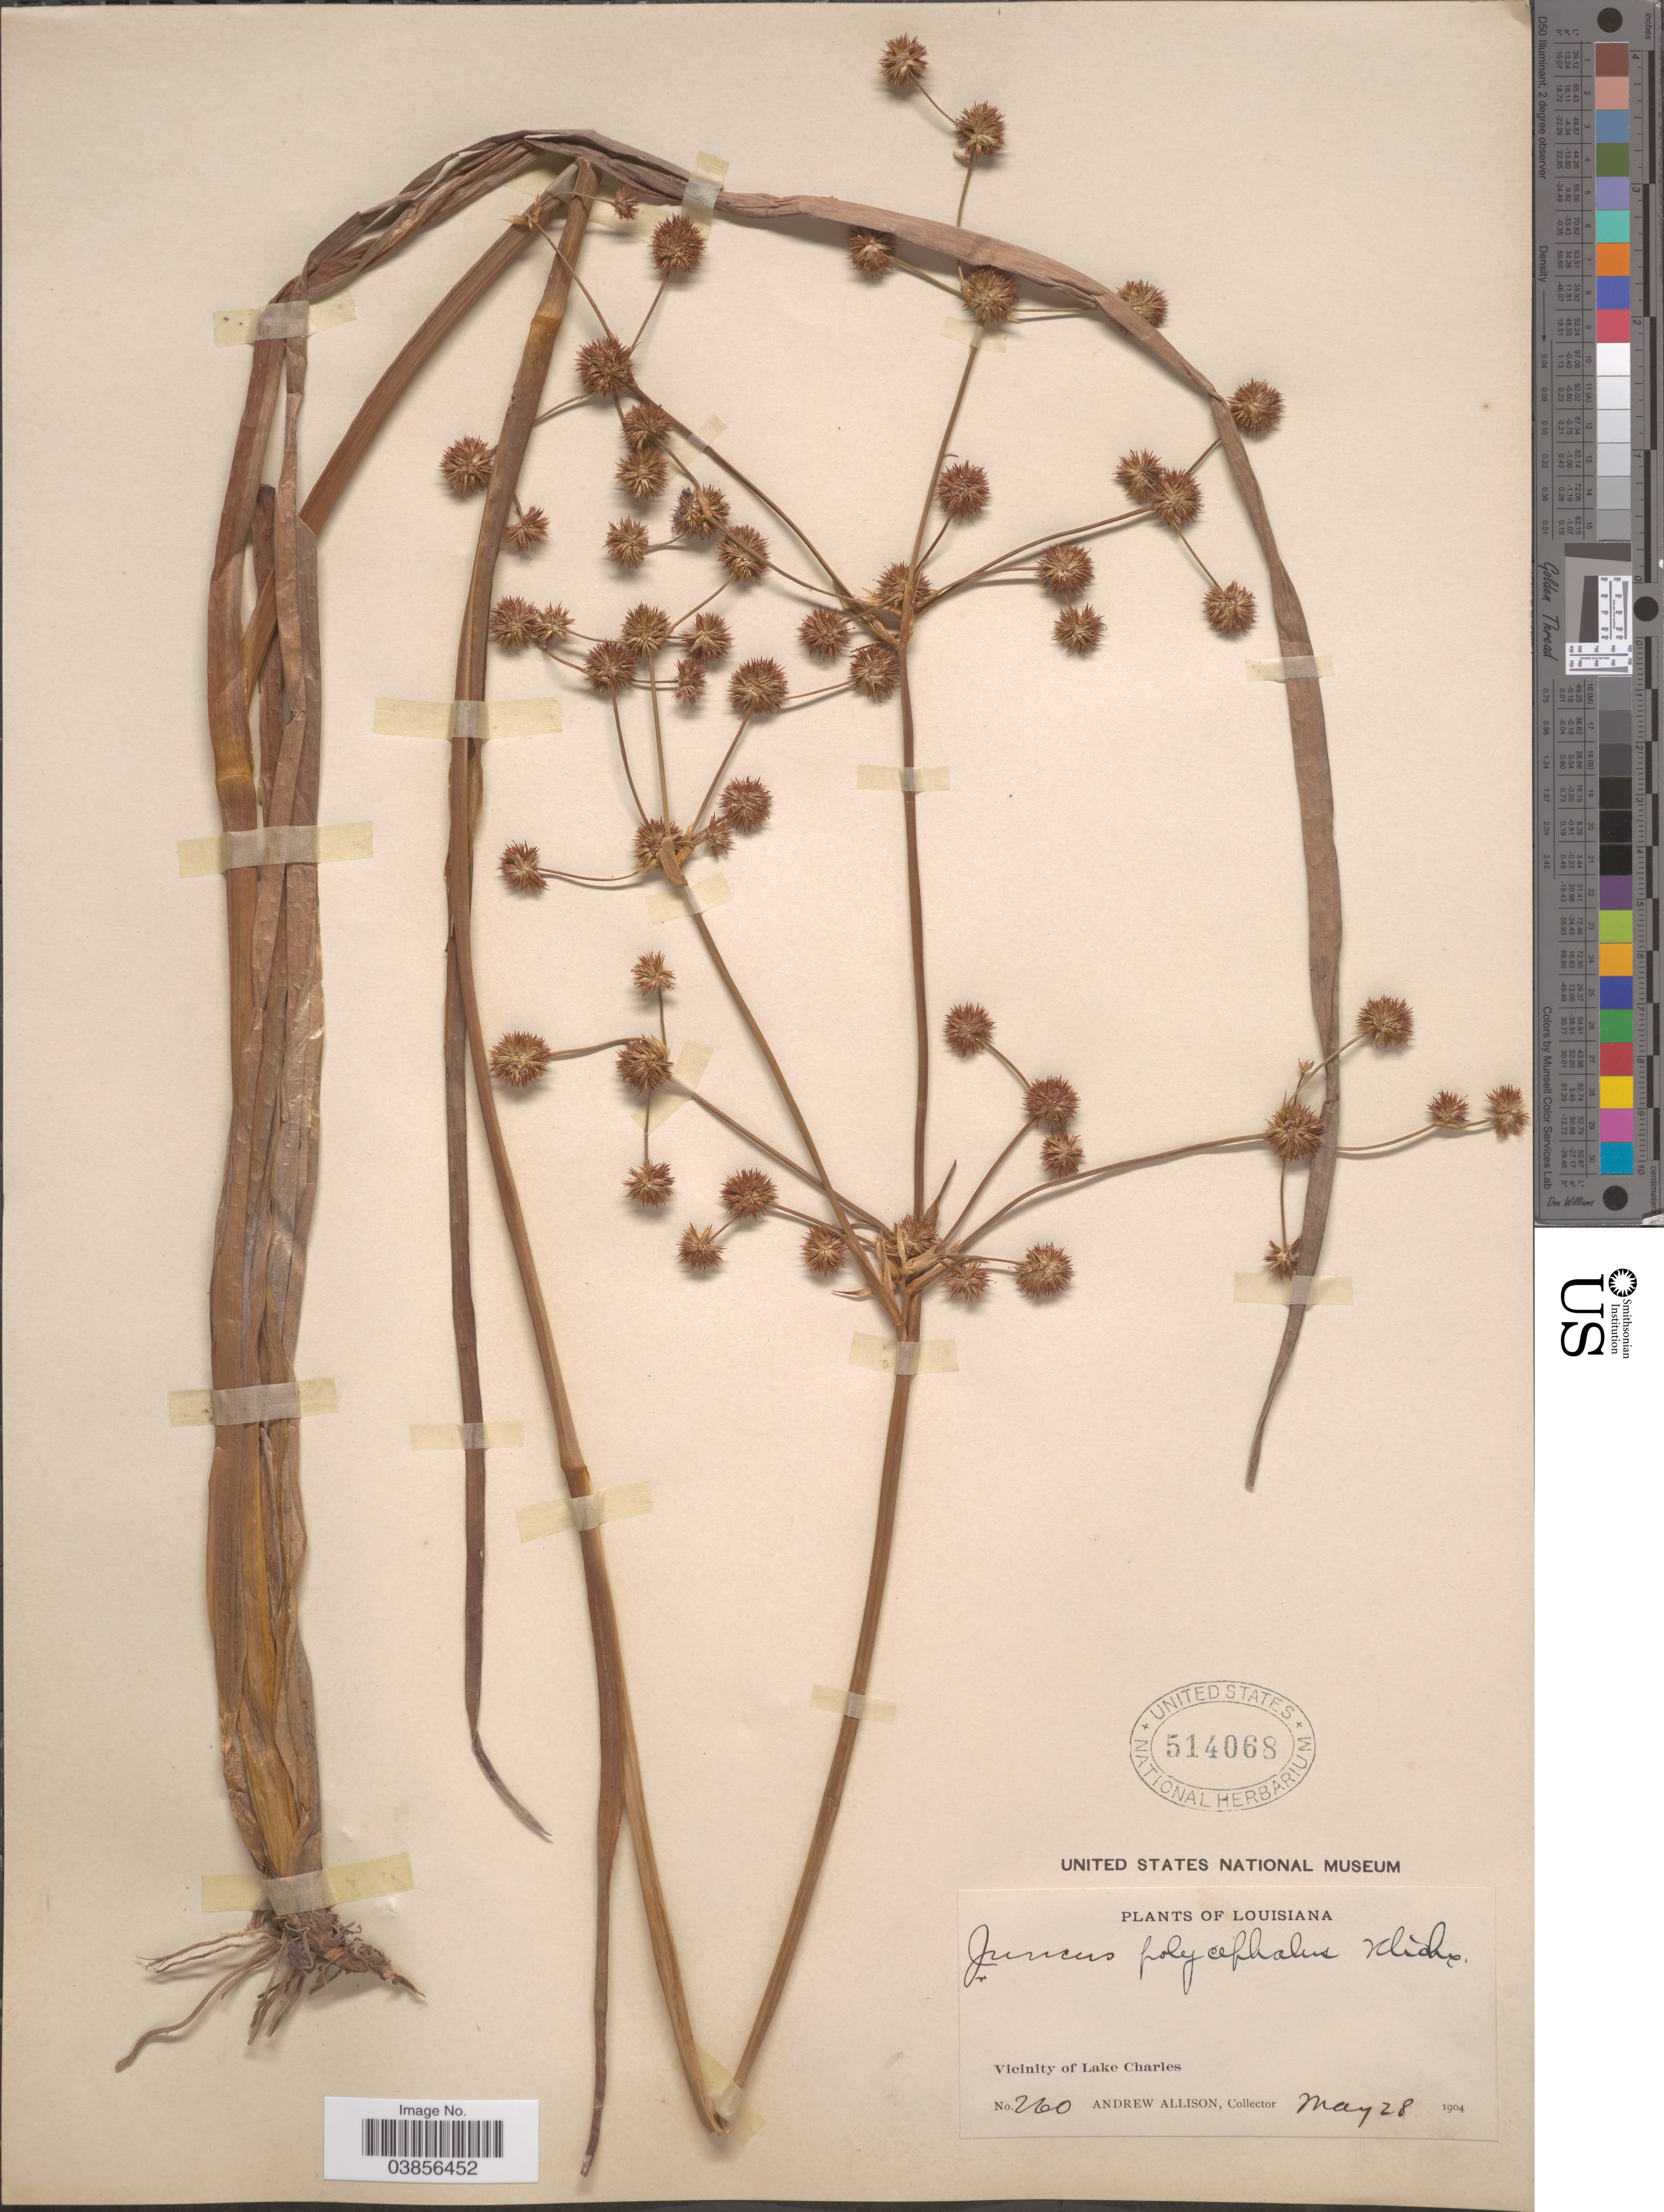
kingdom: Plantae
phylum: Tracheophyta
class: Liliopsida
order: Poales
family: Juncaceae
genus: Juncus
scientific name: Juncus polycephalus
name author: Michx.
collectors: A. Allison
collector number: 260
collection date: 1904-05-28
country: United States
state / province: Louisiana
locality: Vicinity of Lake Charles.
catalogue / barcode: US 514068